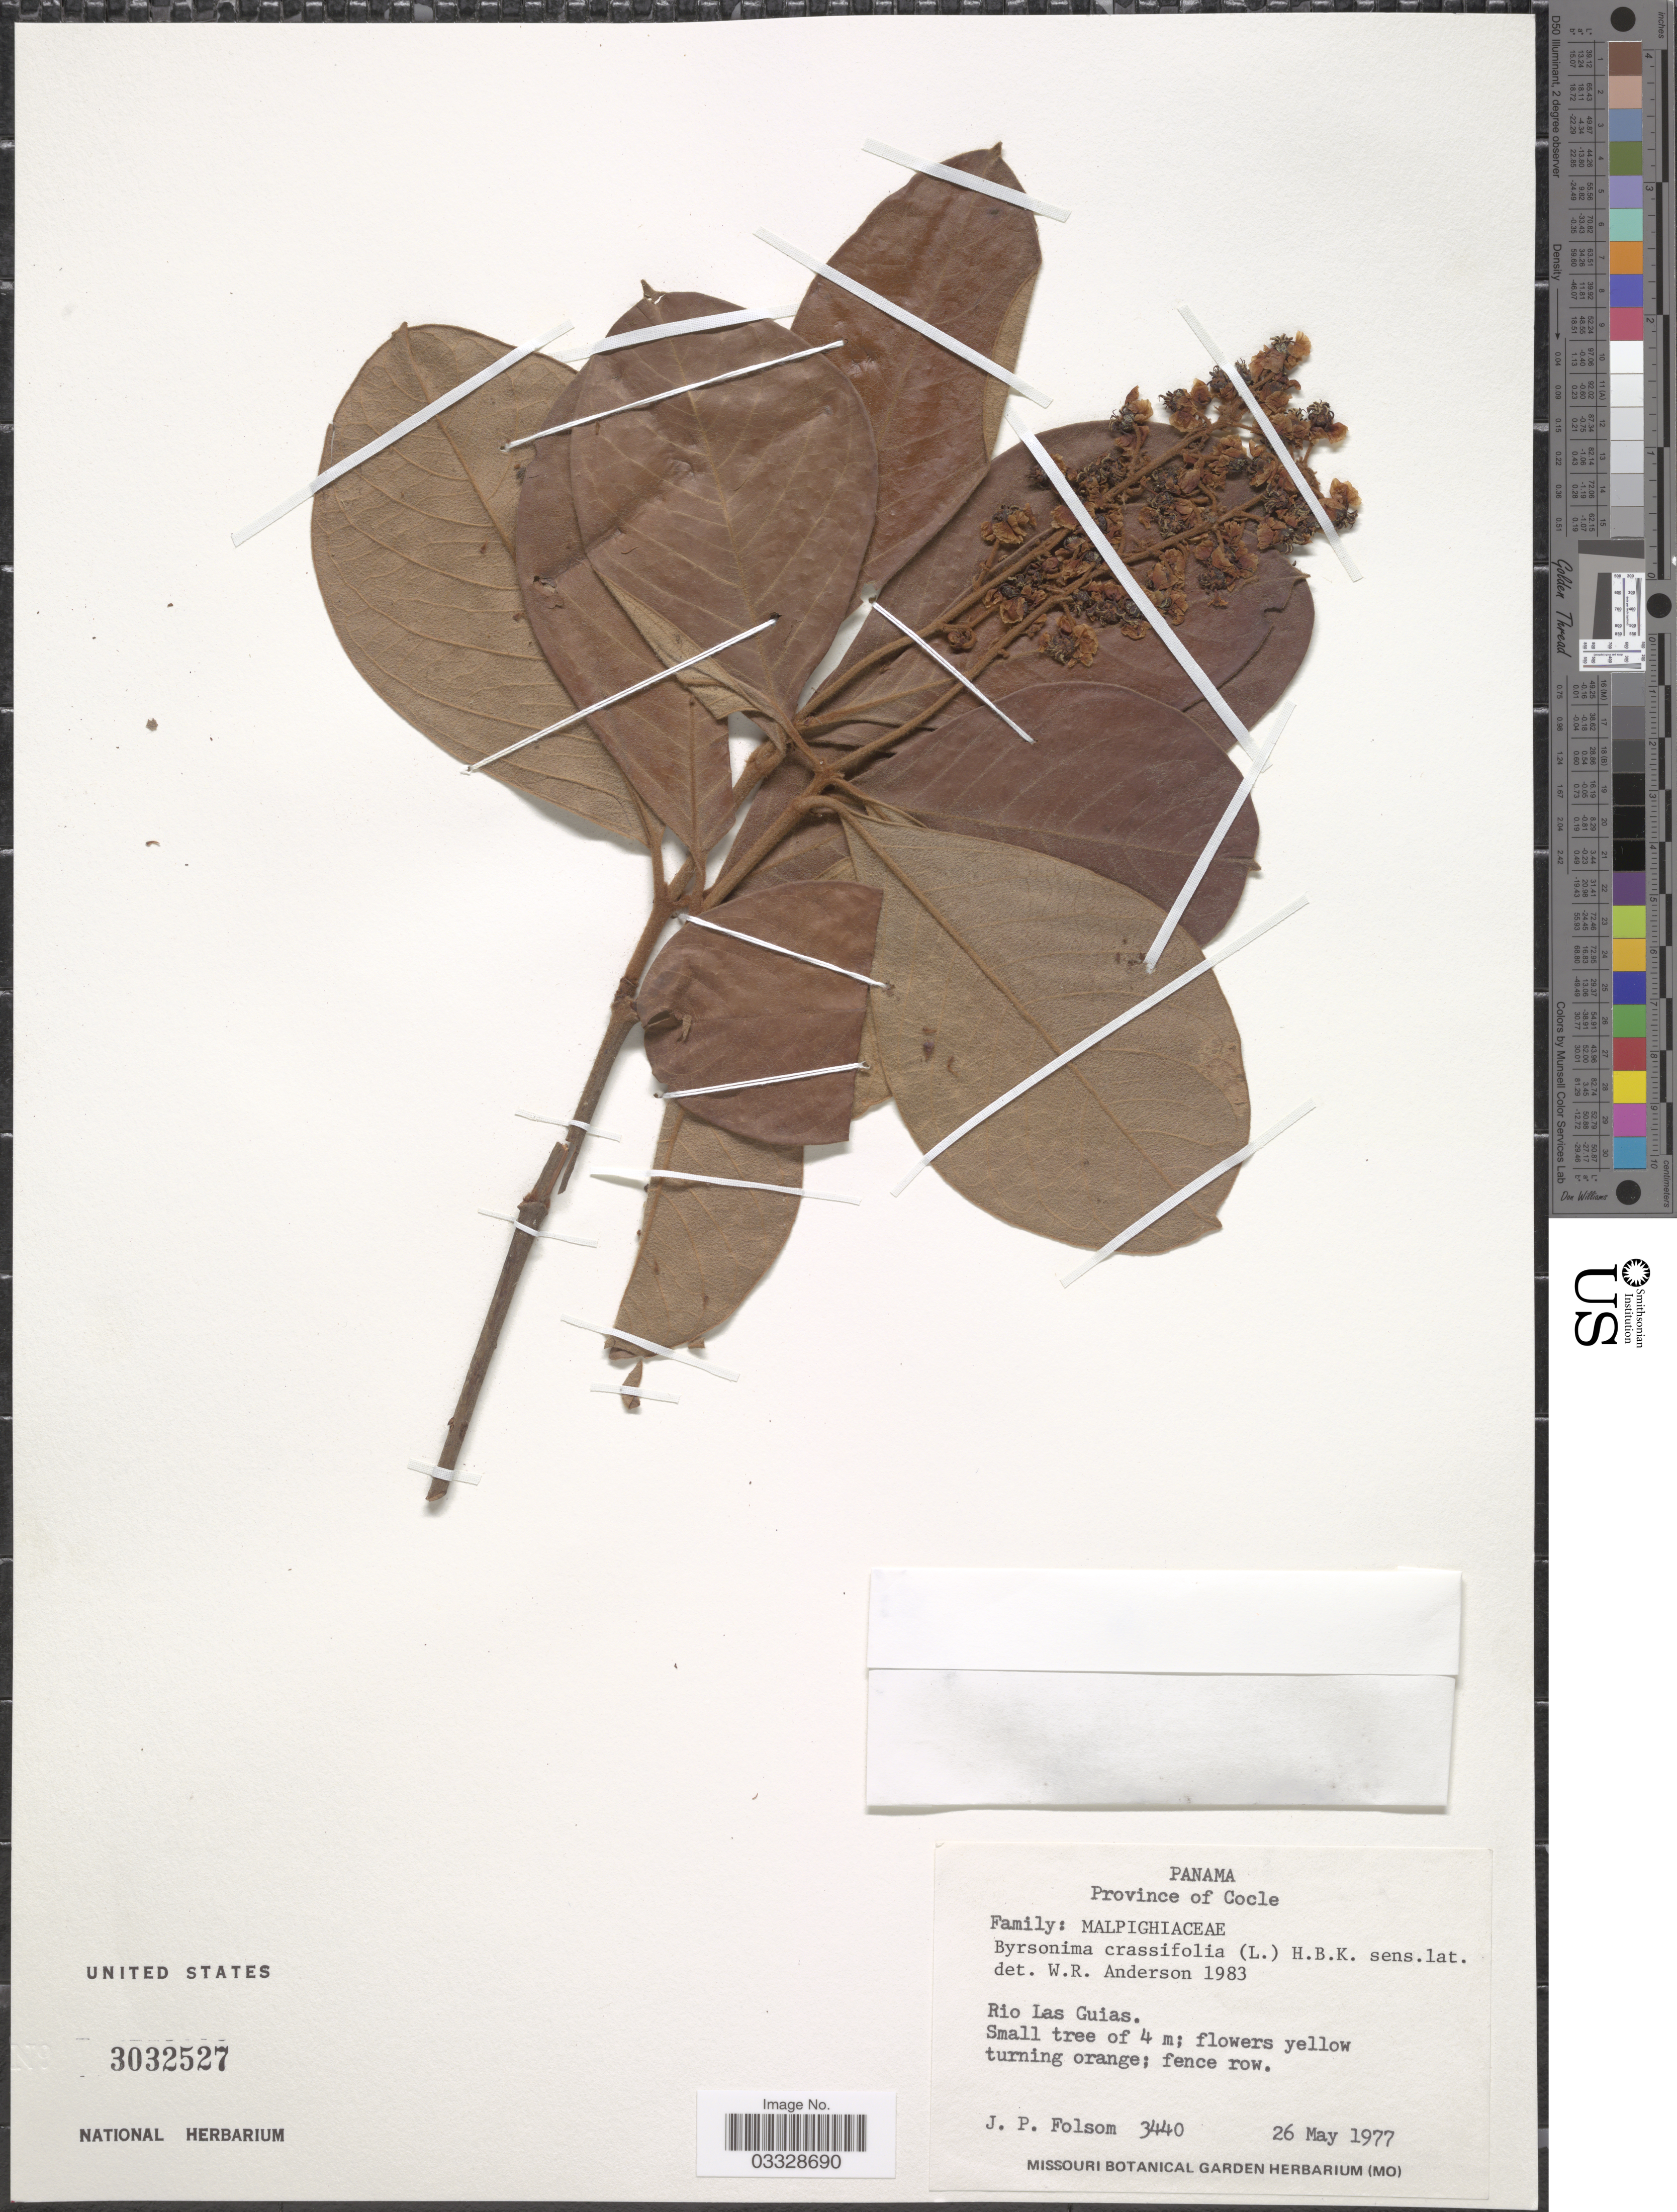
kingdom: Plantae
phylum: Tracheophyta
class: Magnoliopsida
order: Malpighiales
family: Malpighiaceae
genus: Byrsonima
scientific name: Byrsonima crassifolia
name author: (L.) Kunth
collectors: J. P. Folsom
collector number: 3440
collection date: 1977-05-26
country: Panama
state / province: Coclé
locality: Rio Las Guias.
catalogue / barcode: US 3032527